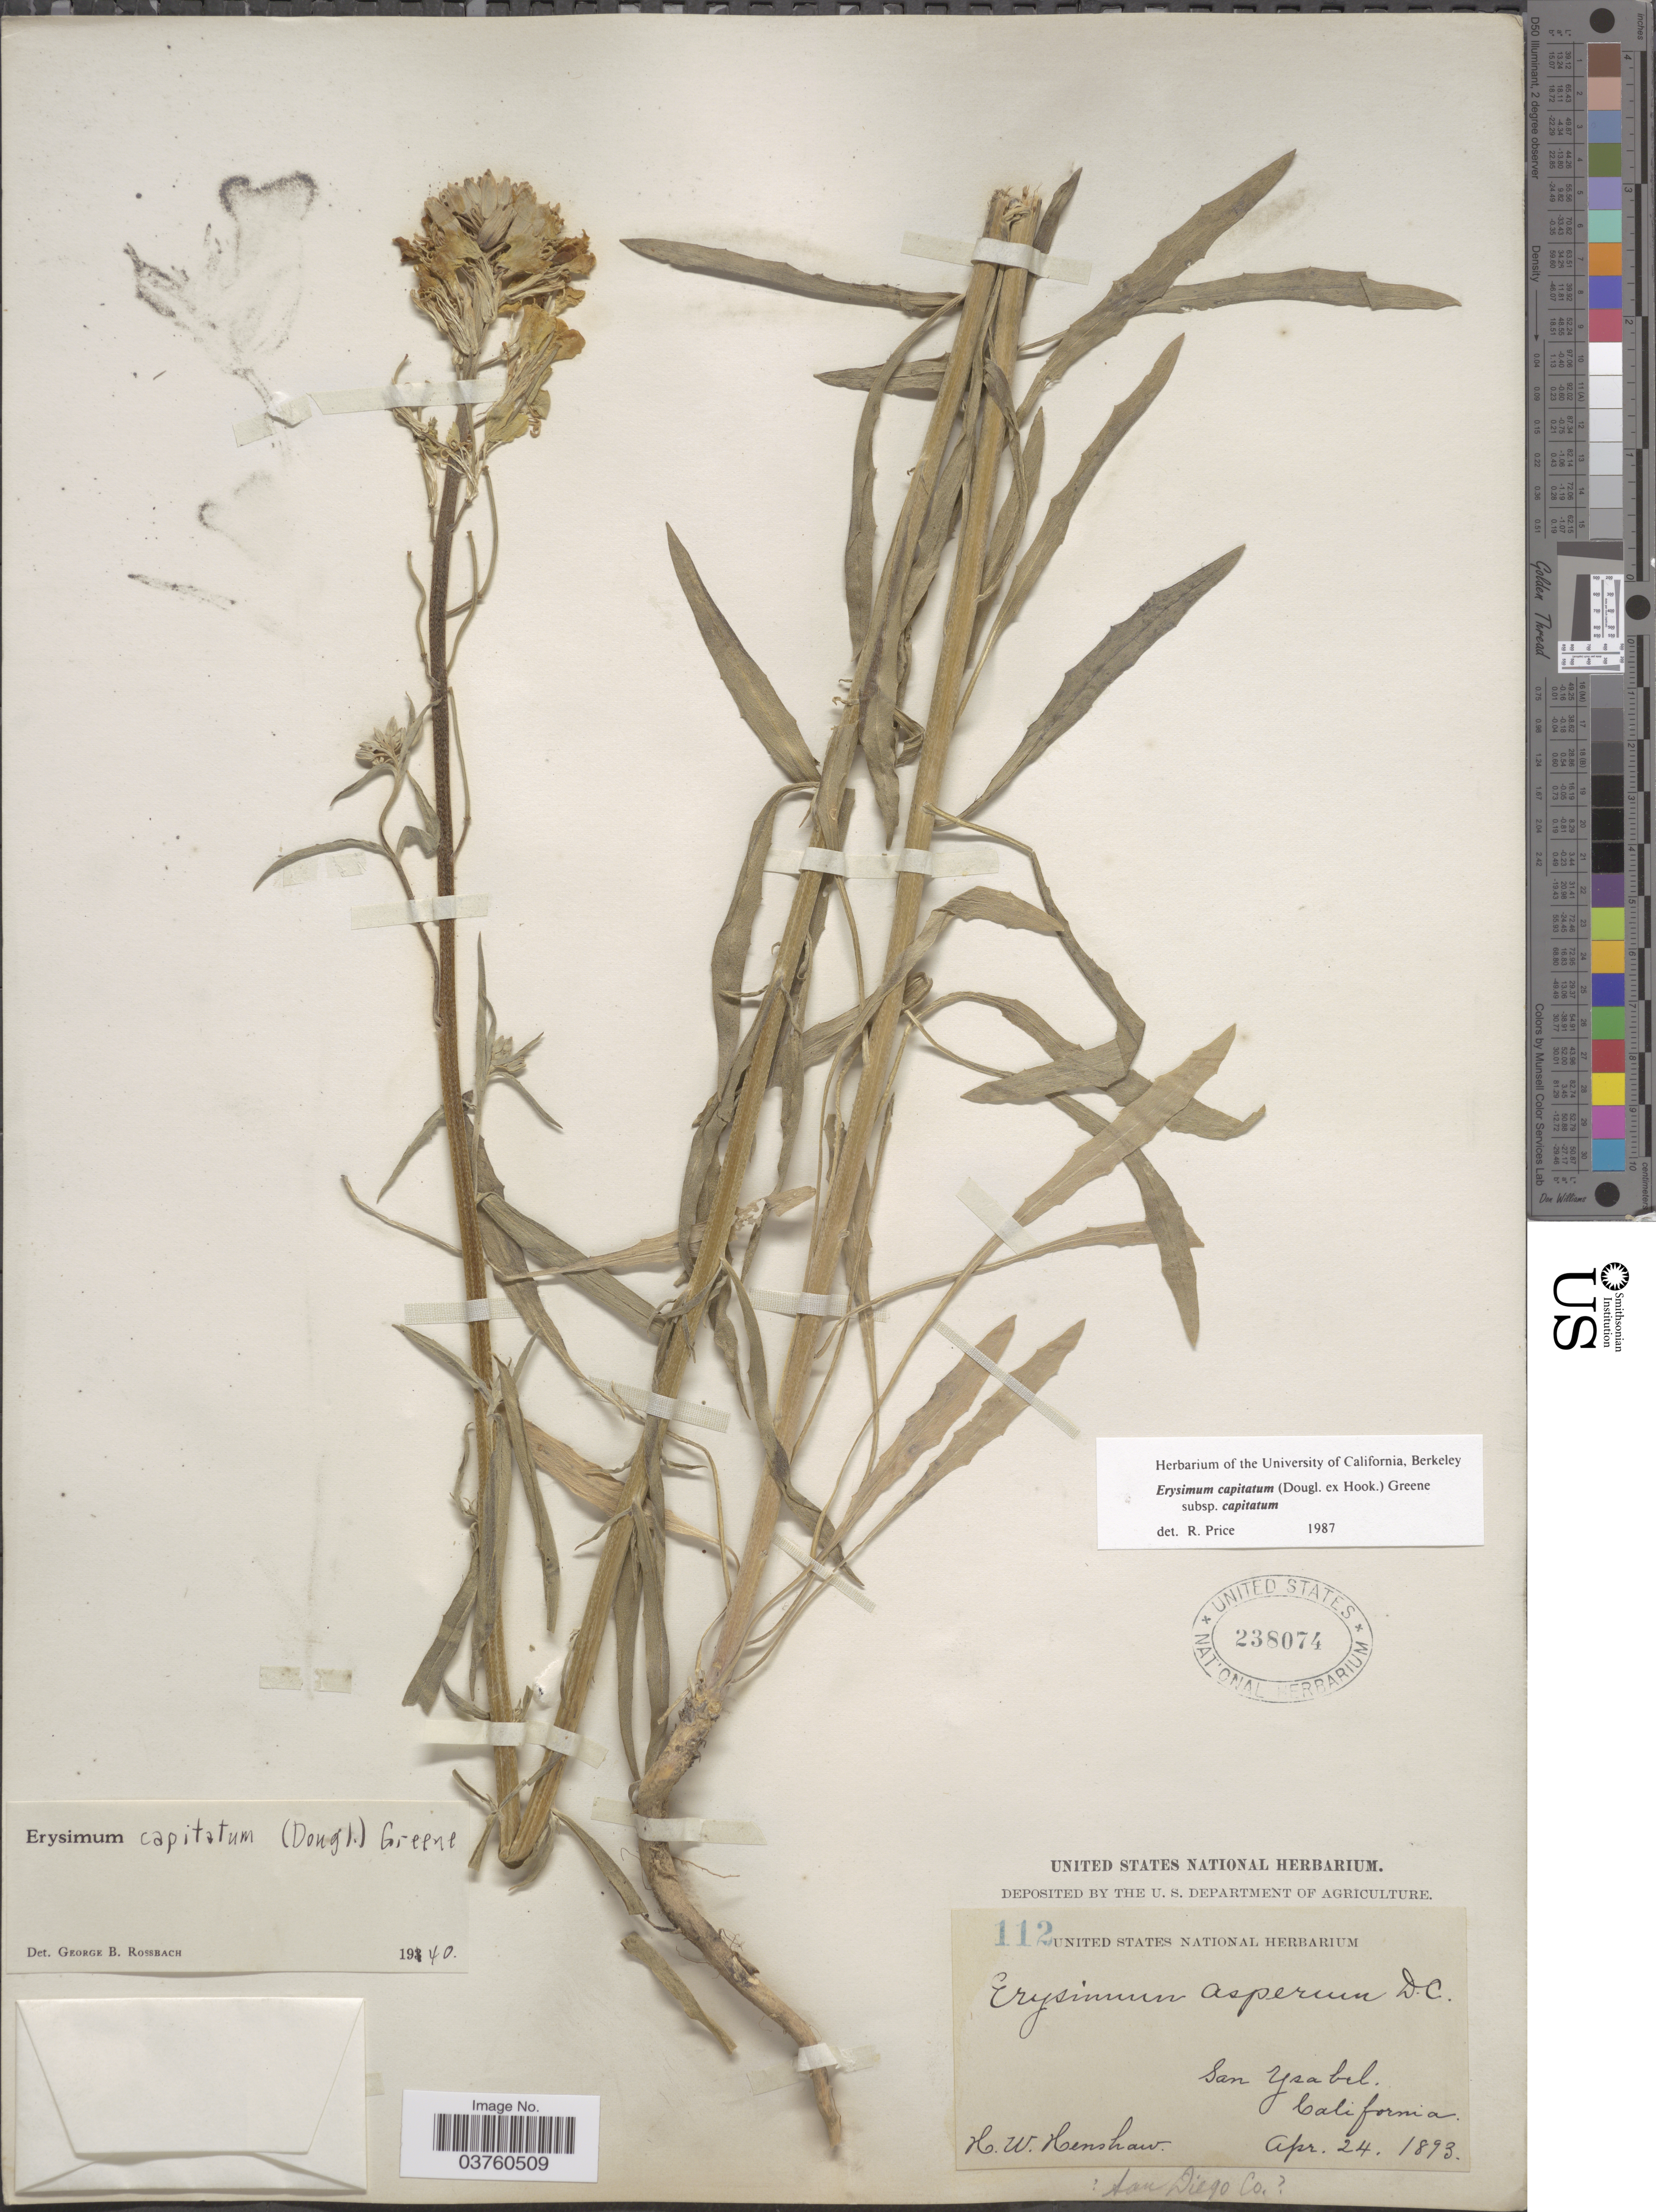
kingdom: Plantae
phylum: Tracheophyta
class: Magnoliopsida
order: Brassicales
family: Brassicaceae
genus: Erysimum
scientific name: Erysimum capitatum subsp. capitatum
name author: (Douglas ex Hook.) Greene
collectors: H. Henshaw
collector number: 112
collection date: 1893-04-24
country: United States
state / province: California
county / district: San Diego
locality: San Ysabel. San Diego Co.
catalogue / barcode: US 238074